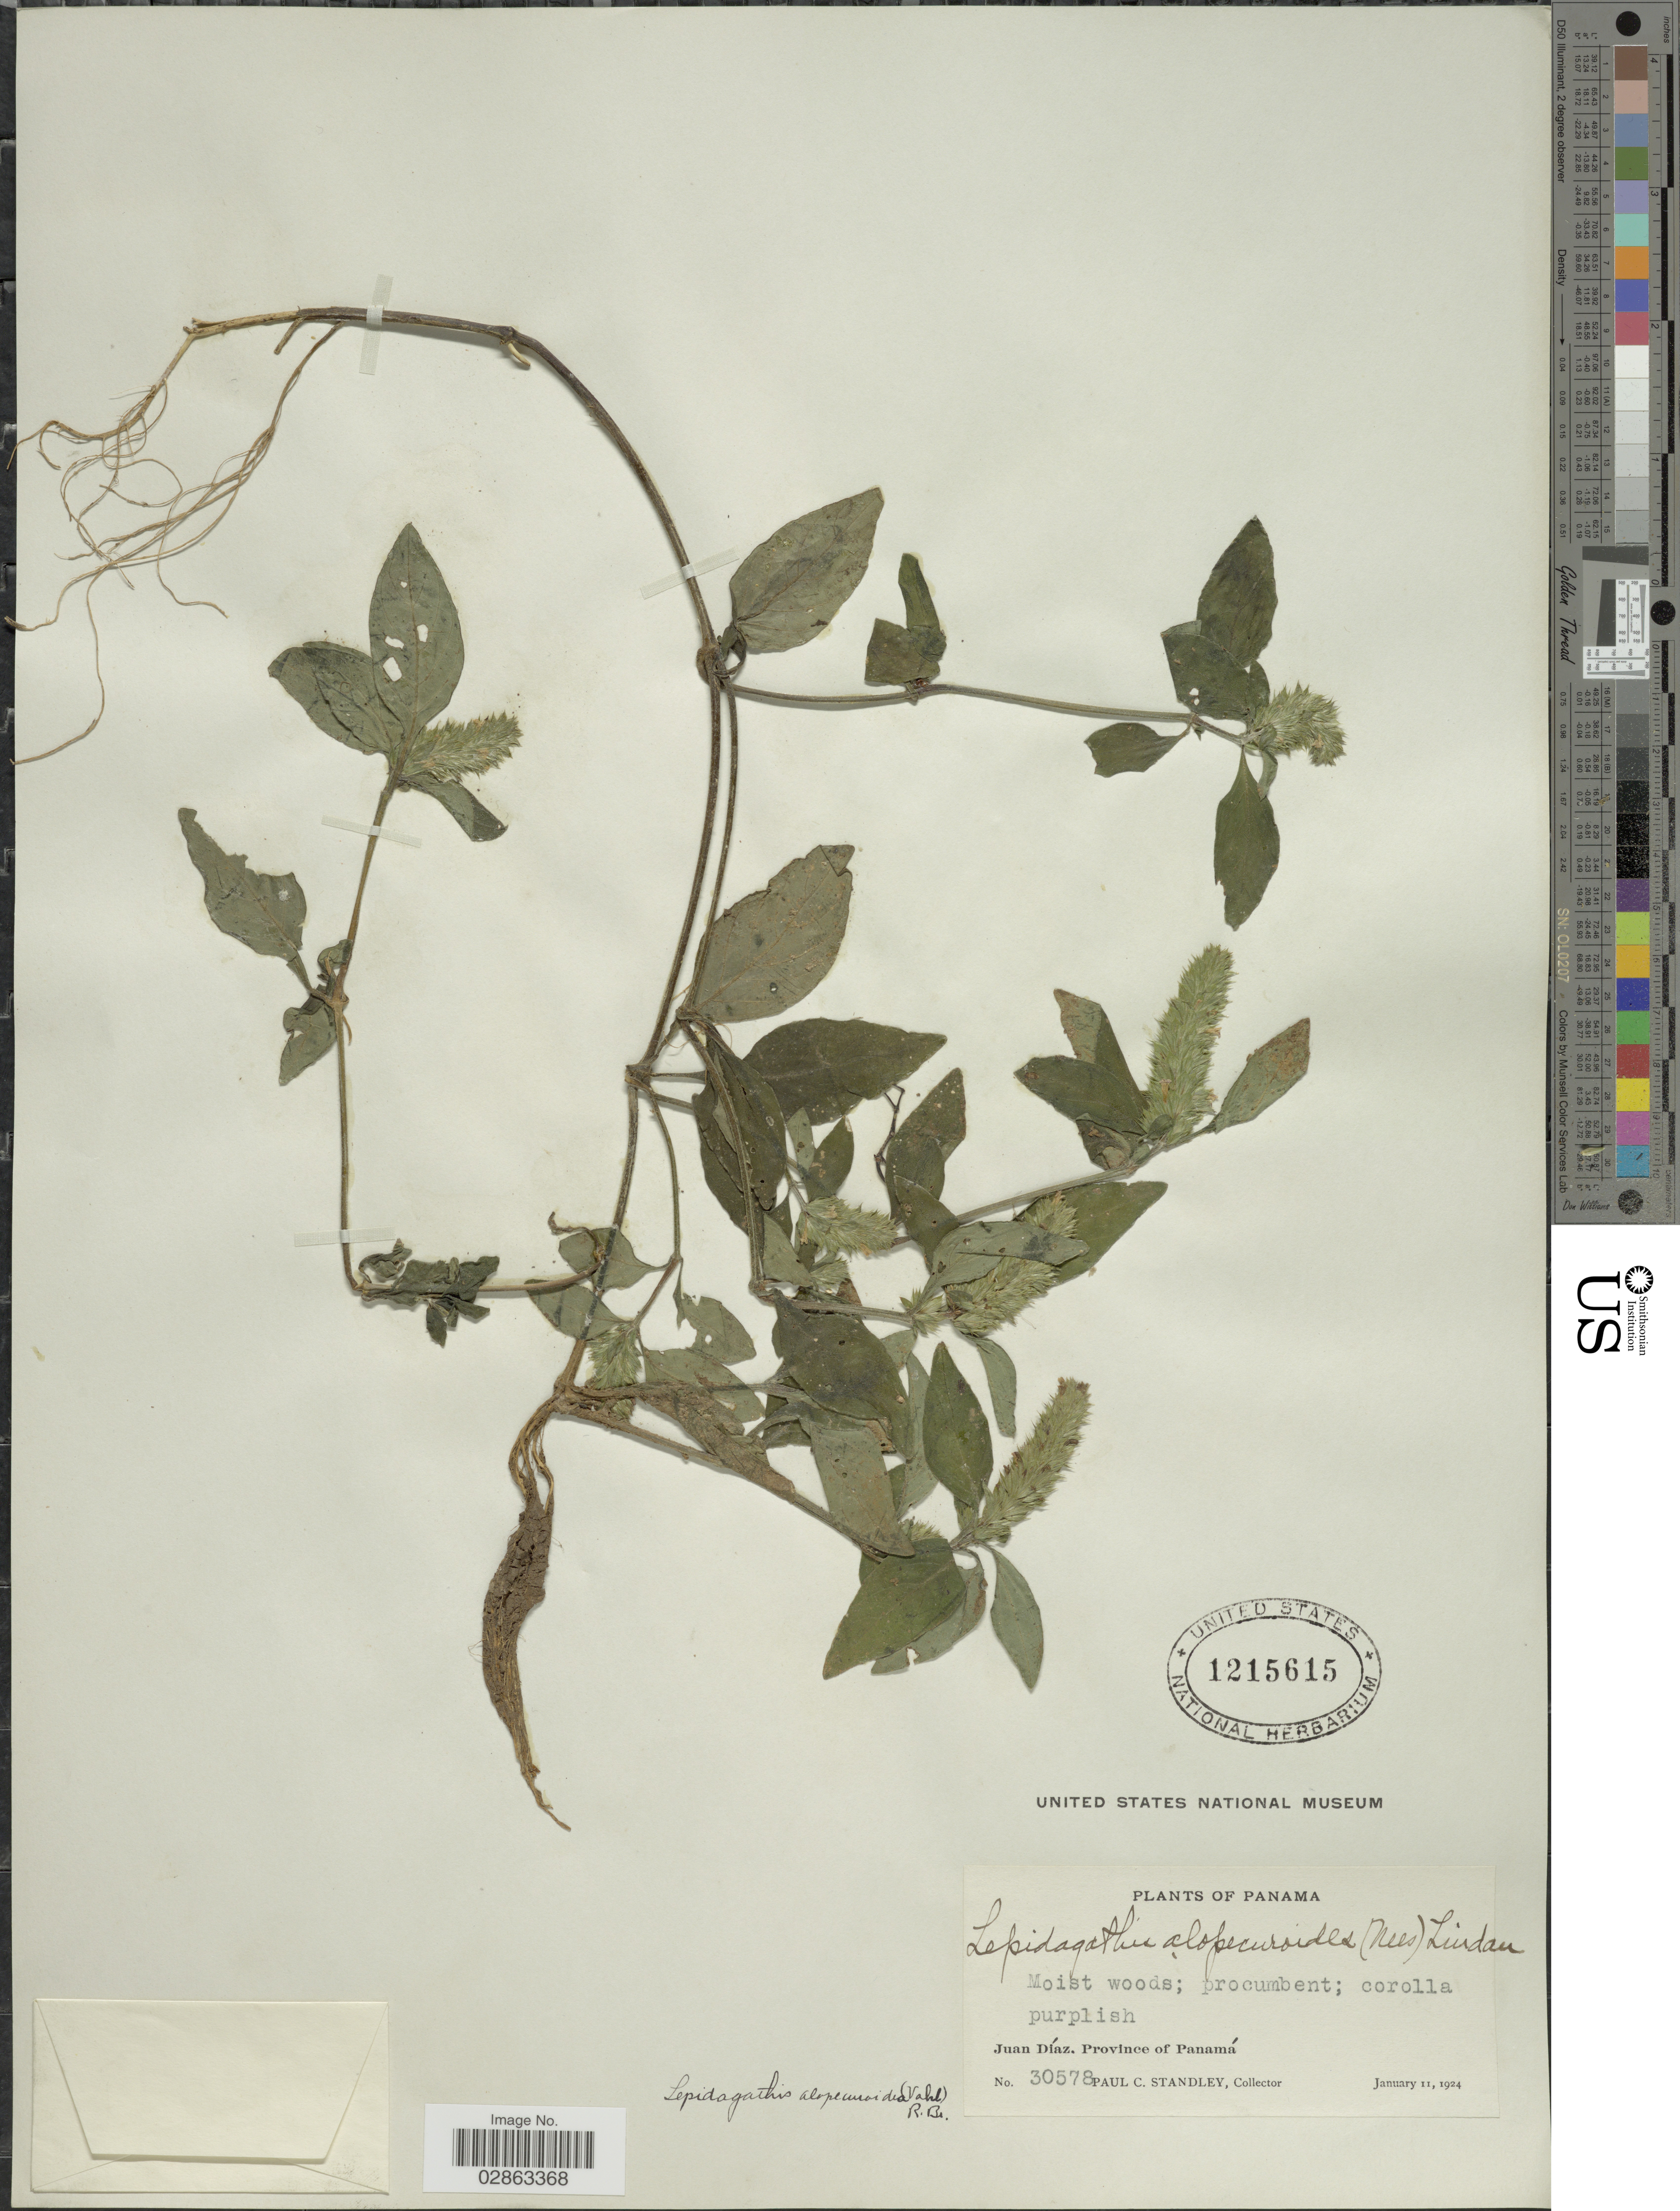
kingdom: Plantae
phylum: Tracheophyta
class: Magnoliopsida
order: Lamiales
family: Acanthaceae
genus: Teliostachya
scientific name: Teliostachya alopecuroidea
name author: (Vahl) Nees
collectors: P. C. Standley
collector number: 30578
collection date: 1924-01-11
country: Panama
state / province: Panamá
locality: Juan Díaz, Province of Panamá.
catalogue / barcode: US 1215615